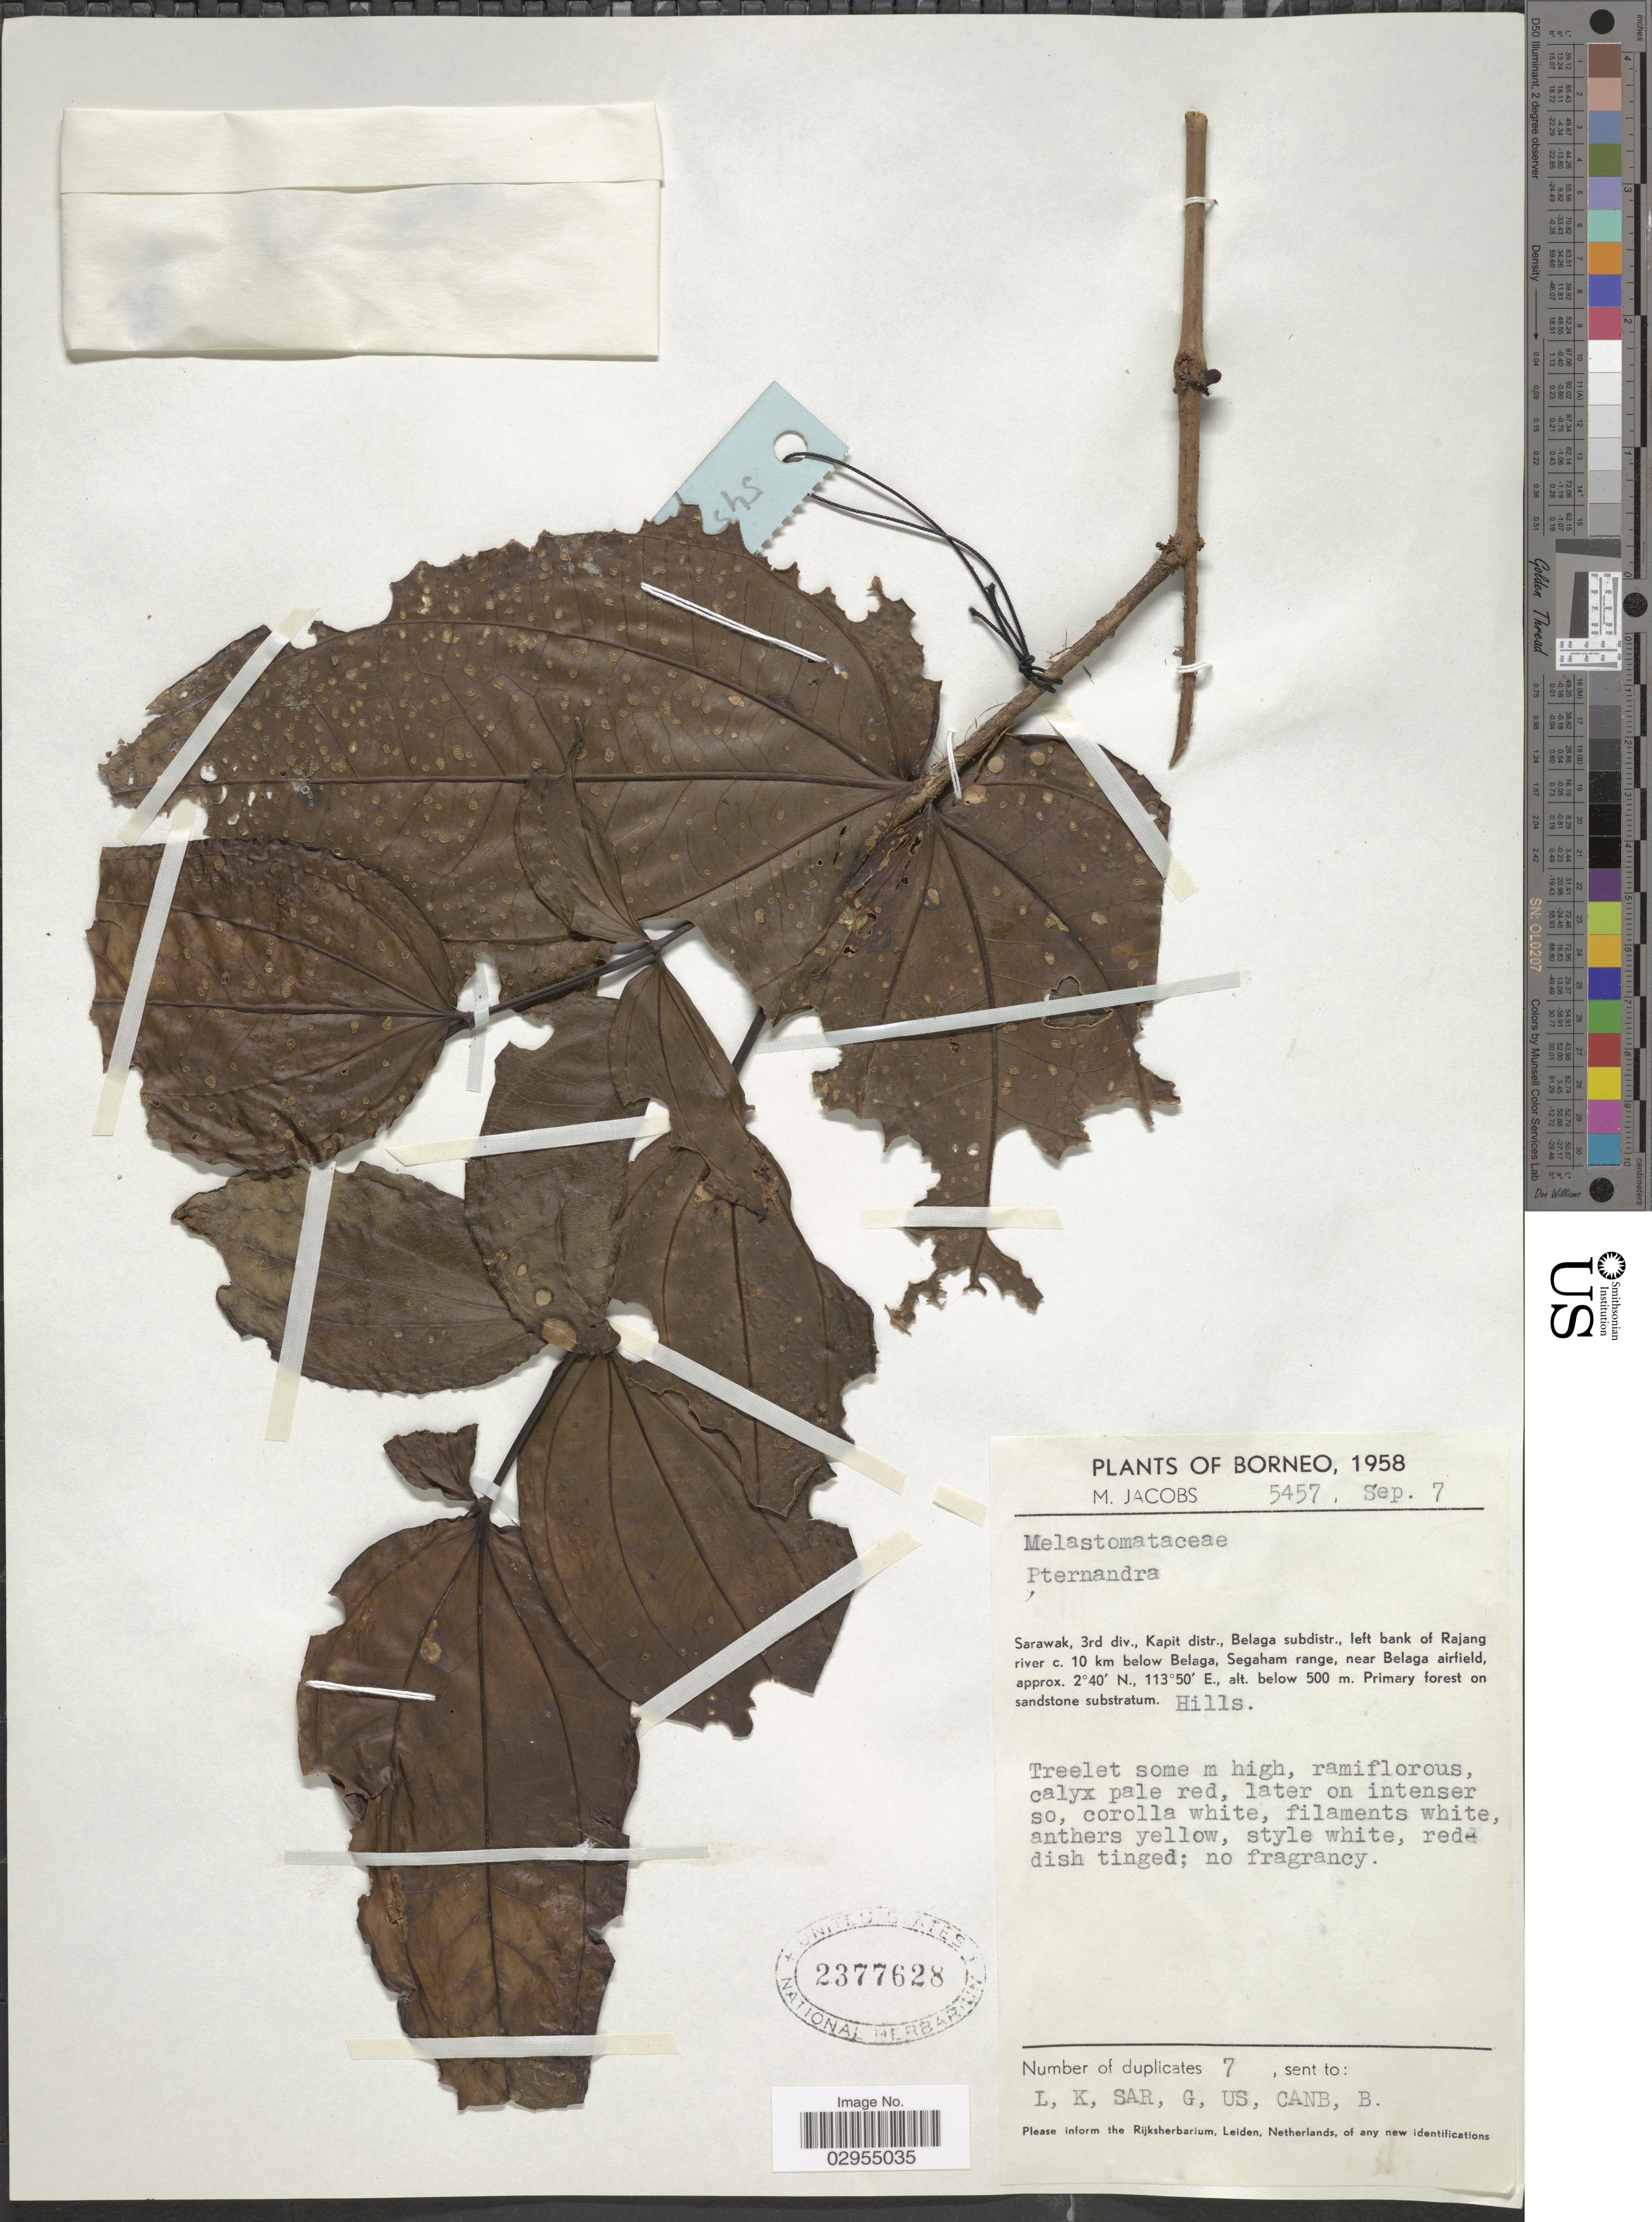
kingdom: Plantae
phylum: Tracheophyta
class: Magnoliopsida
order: Myrtales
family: Melastomataceae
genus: Pternandra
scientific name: Pternandra cogniauxii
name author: M.P. Nayar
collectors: M. Jacobs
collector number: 5457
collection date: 1958-09-07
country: Malaysia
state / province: Sarawak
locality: Borneo. Sarawak, 3rd div., Kapit distr., Belaga subdistr., left bank of Rajang river c. 10 km below Belaga, Segaham range, near Belaga airfield.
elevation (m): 500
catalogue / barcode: US 2377628